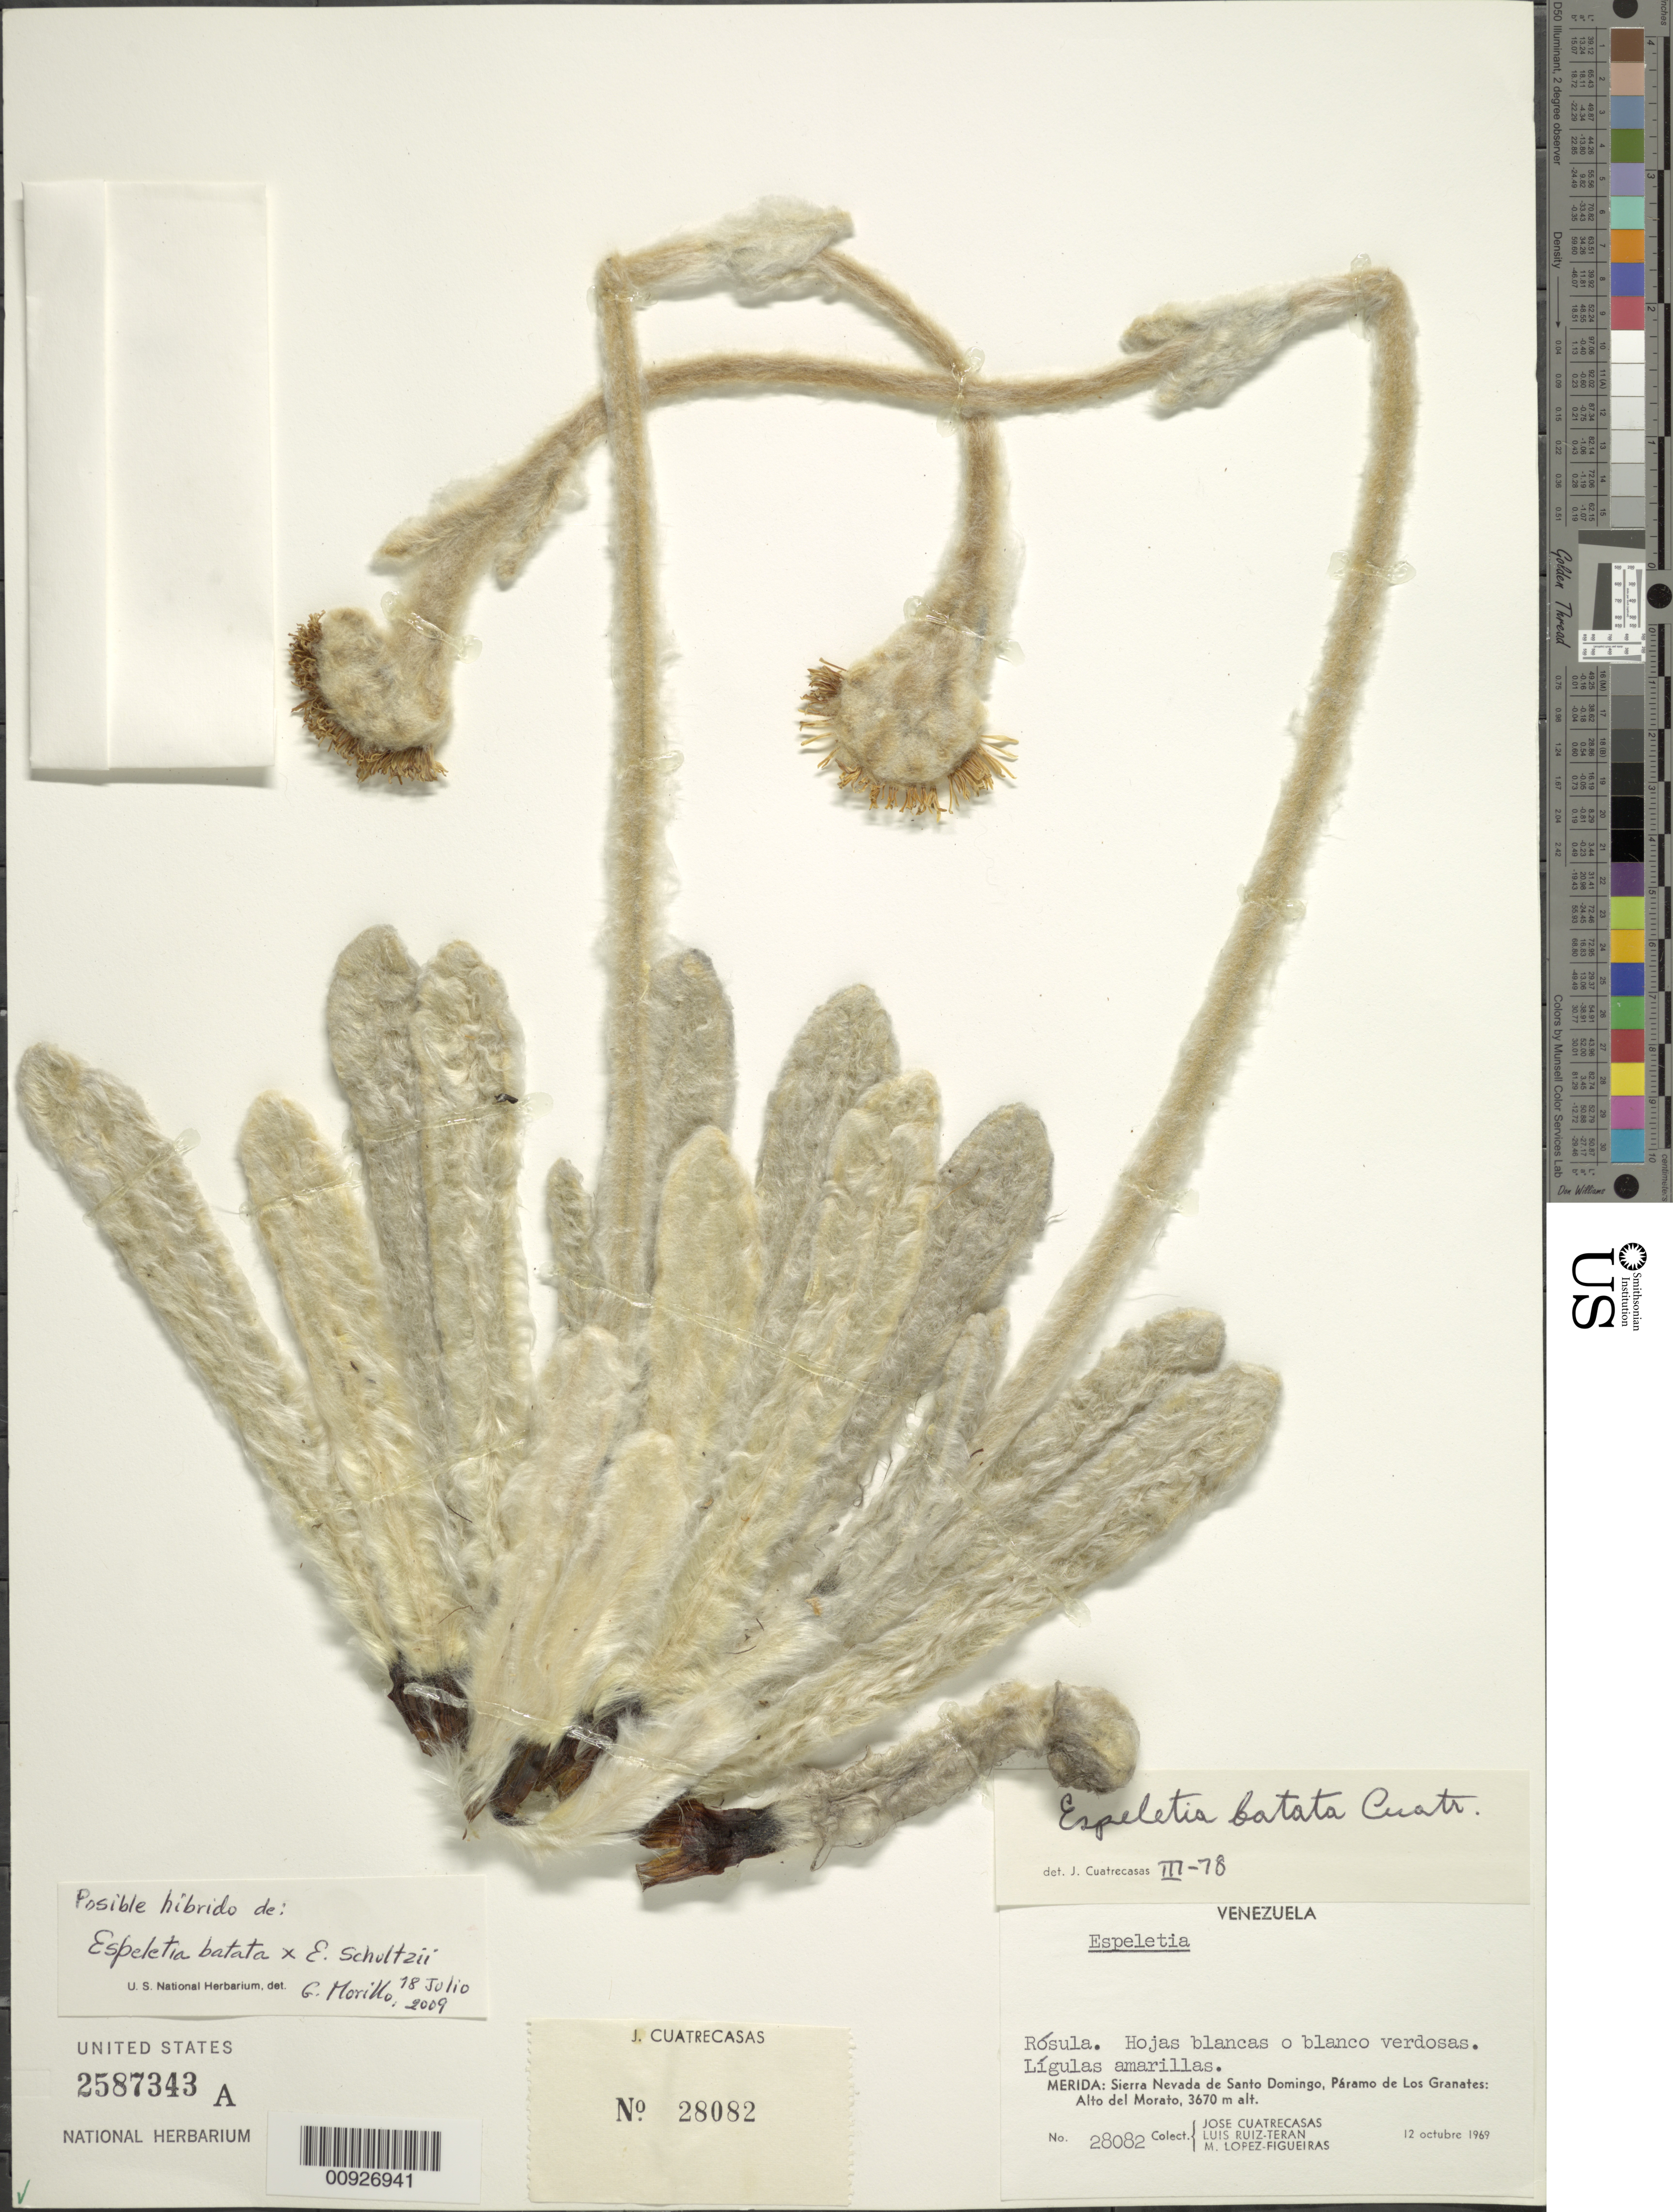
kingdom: Plantae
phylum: Tracheophyta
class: Magnoliopsida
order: Asterales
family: Asteraceae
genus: Espeletia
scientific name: Espeletia batata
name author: Cuatrec.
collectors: J. Cuatrecasas, L. E. Ruíz-Terán & M. López Figueiras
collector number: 28082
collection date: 1969-10-12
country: Venezuela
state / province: Mérida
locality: Páramo de Los Granates. Sierra Nevada de Santo Domingo, Páramo de Los Granate: Alto del Morato.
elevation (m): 3670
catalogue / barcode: US 2587343A